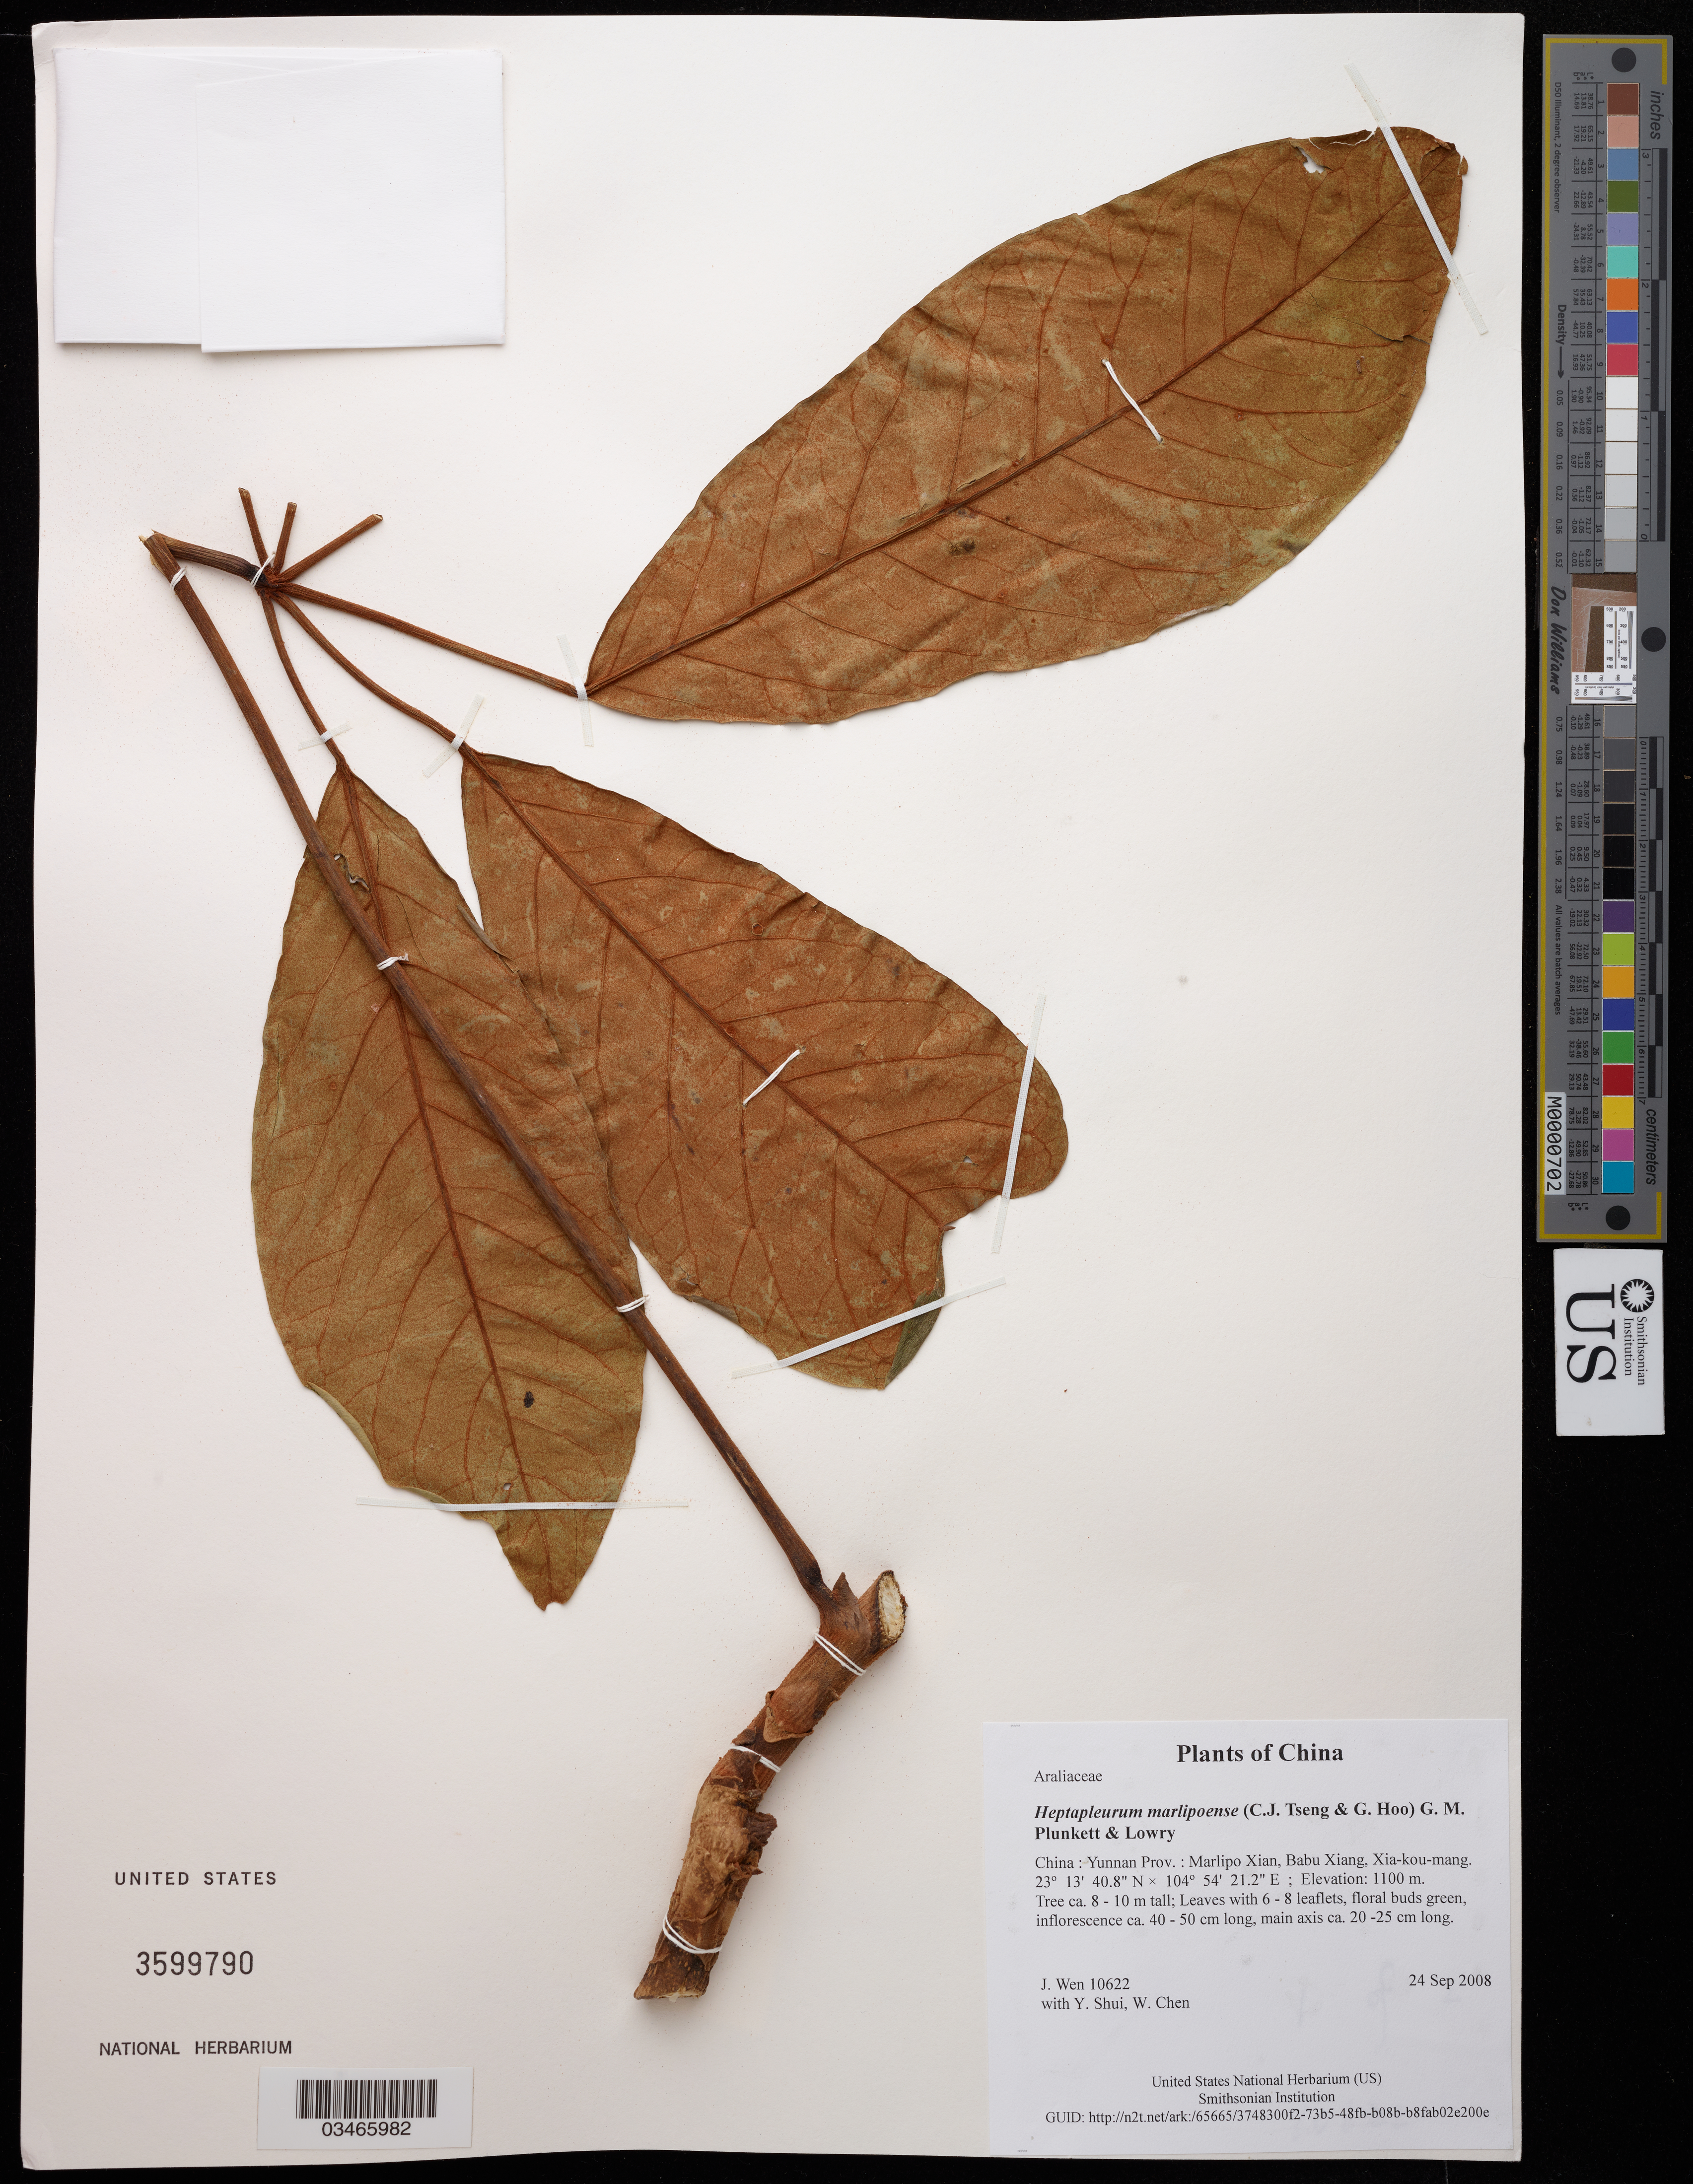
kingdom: Plantae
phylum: Tracheophyta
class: Magnoliopsida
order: Apiales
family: Araliaceae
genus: Heptapleurum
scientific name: Heptapleurum marlipoense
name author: (C.J. Tseng & G. Hoo) G. M. Plunkett & Lowry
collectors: J. Wen, Y. Shui & W. Chen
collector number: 10622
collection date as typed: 24 Sep 2008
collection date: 2008-09-24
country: China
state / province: Yunnan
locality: Marlipo Xian, Babu Xiang, Xia-kou-mang.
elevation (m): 1100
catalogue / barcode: US 3599790